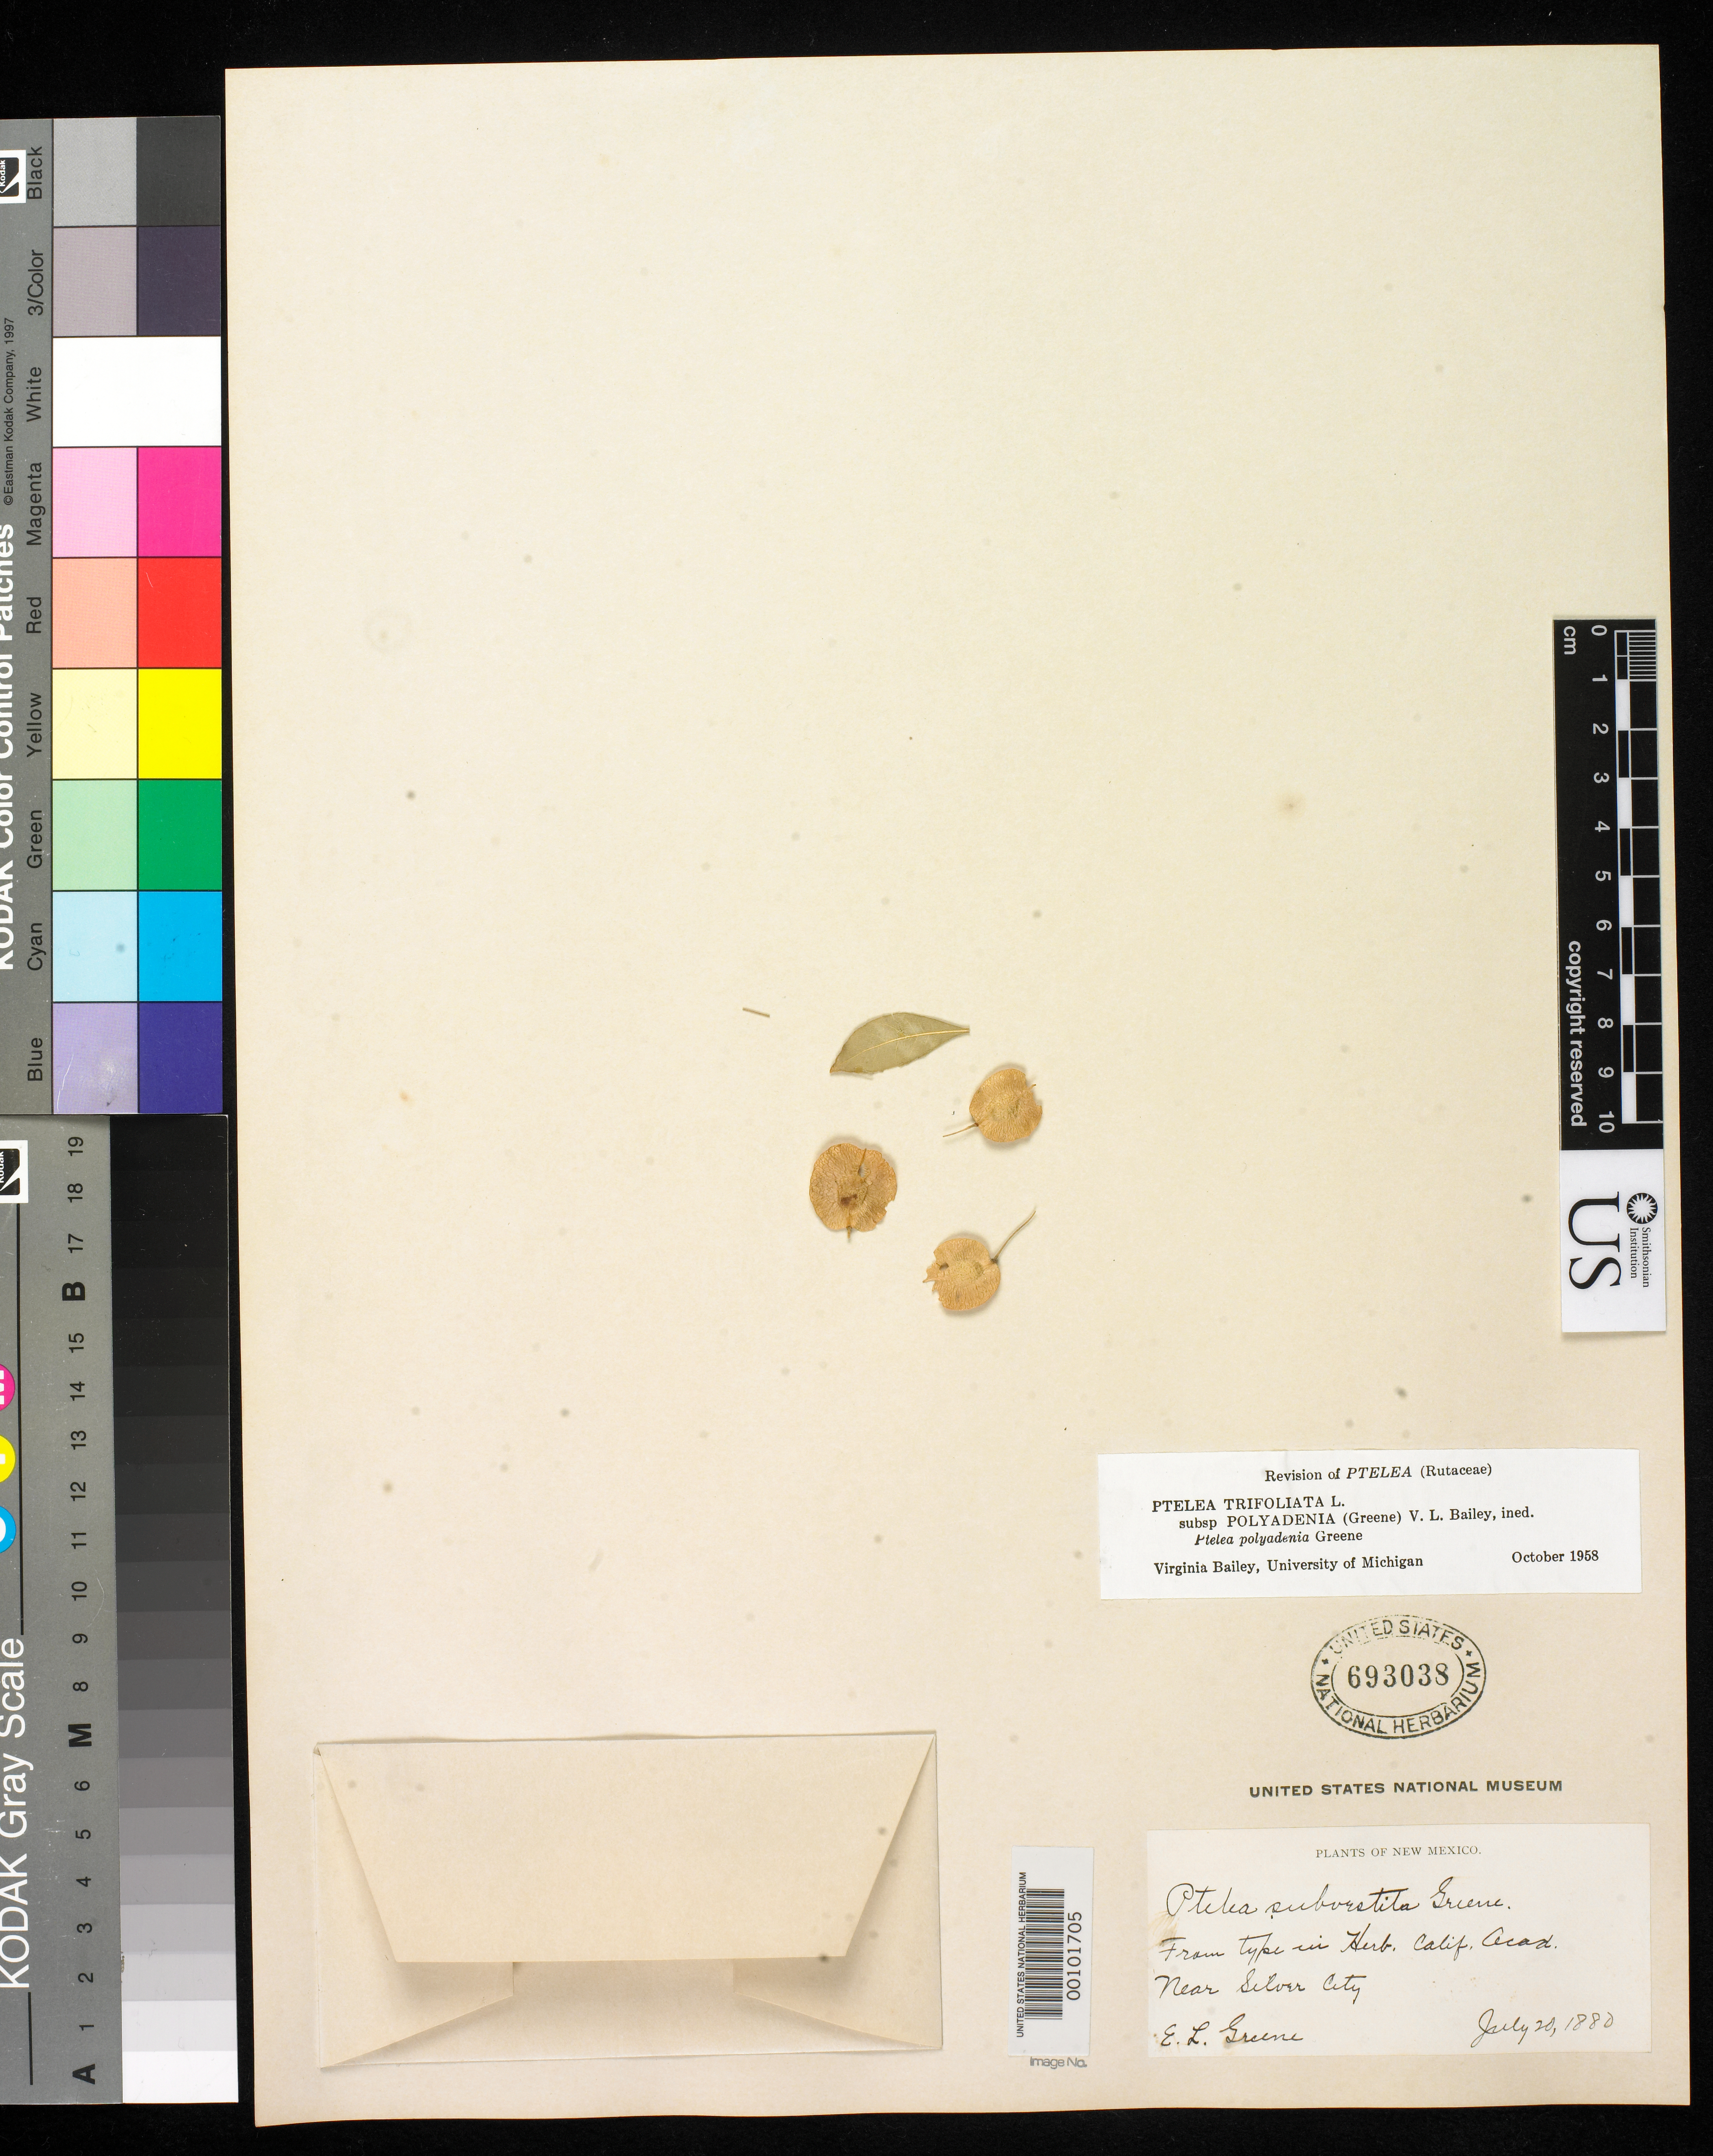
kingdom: Plantae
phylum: Tracheophyta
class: Magnoliopsida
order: Sapindales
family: Rutaceae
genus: Ptelea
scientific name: Ptelea subvestita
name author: Greene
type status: Isotype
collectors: E. L. Greene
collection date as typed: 20 Jul 1880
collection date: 1880-07-20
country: United States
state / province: New Mexico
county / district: Grant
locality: Near Silver City and Fort Bayard.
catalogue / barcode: US 693038